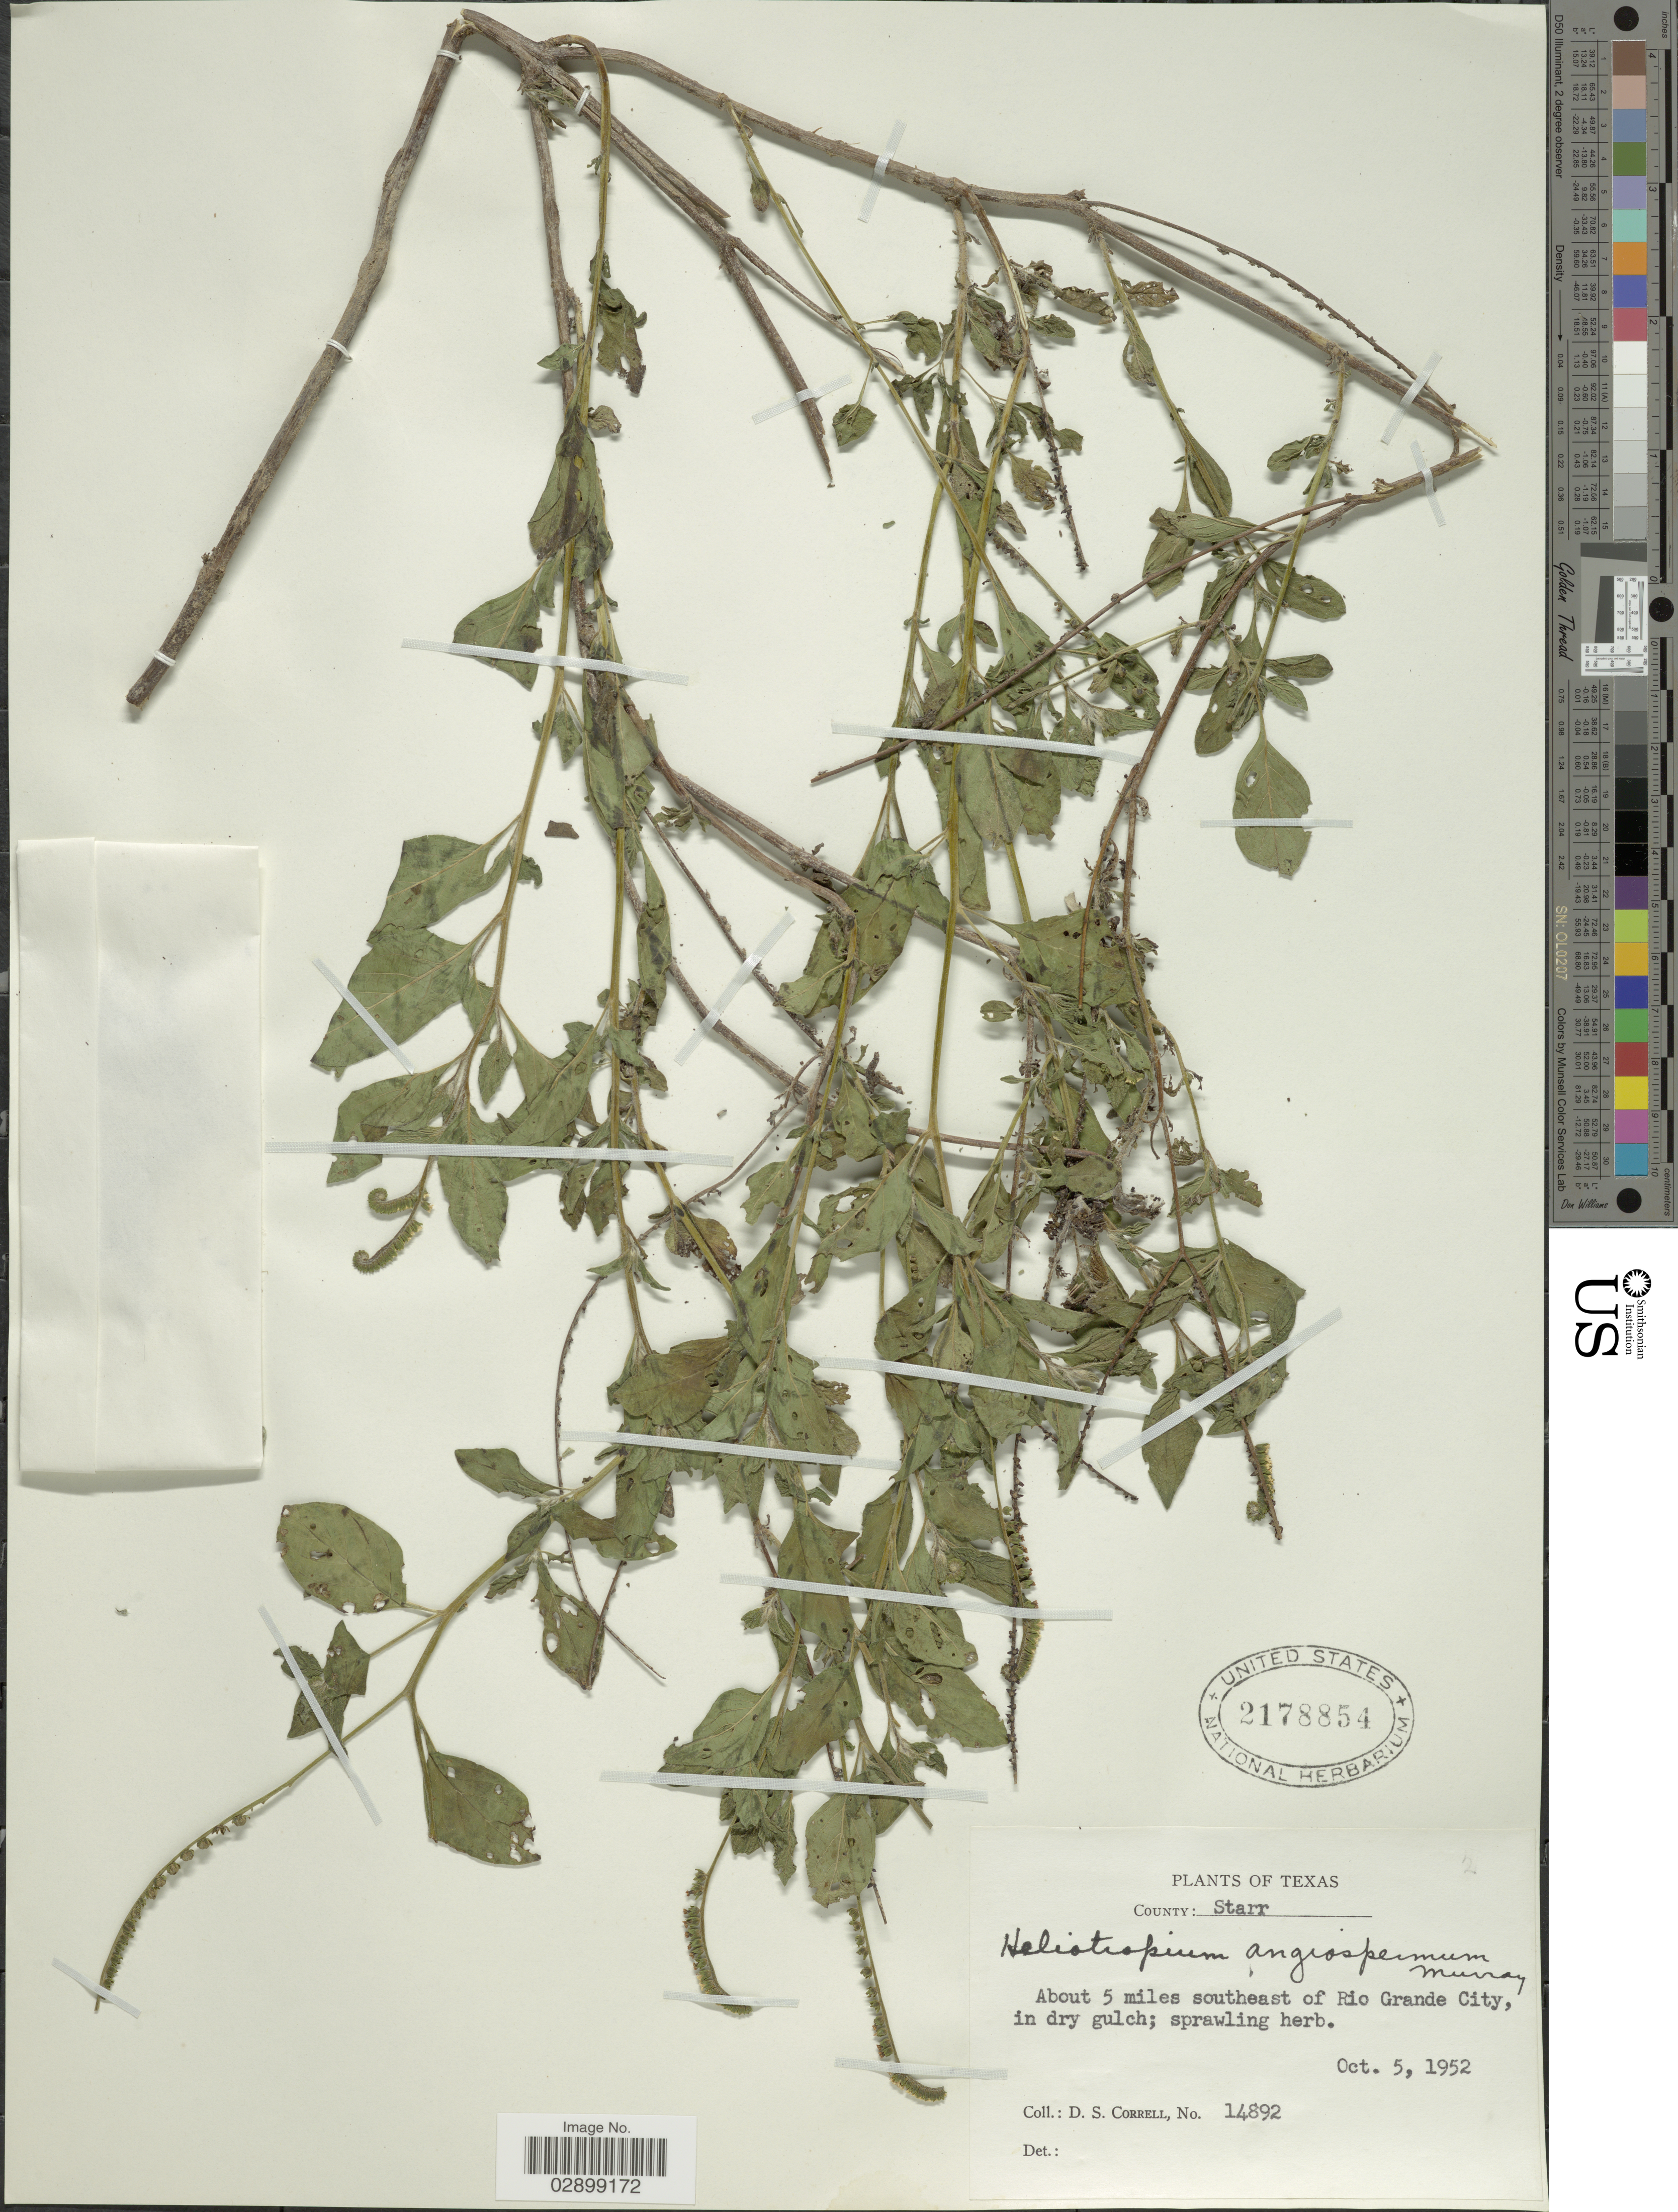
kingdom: Plantae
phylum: Tracheophyta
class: Magnoliopsida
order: Boraginales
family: Heliotropiaceae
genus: Heliotropium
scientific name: Heliotropium angiospermum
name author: Murray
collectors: D. S. Correll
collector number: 14892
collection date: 1952-10-05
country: United States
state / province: Texas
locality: County: Starr. About 5 miles southeast of Rio Grande City.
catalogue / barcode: US 2178854